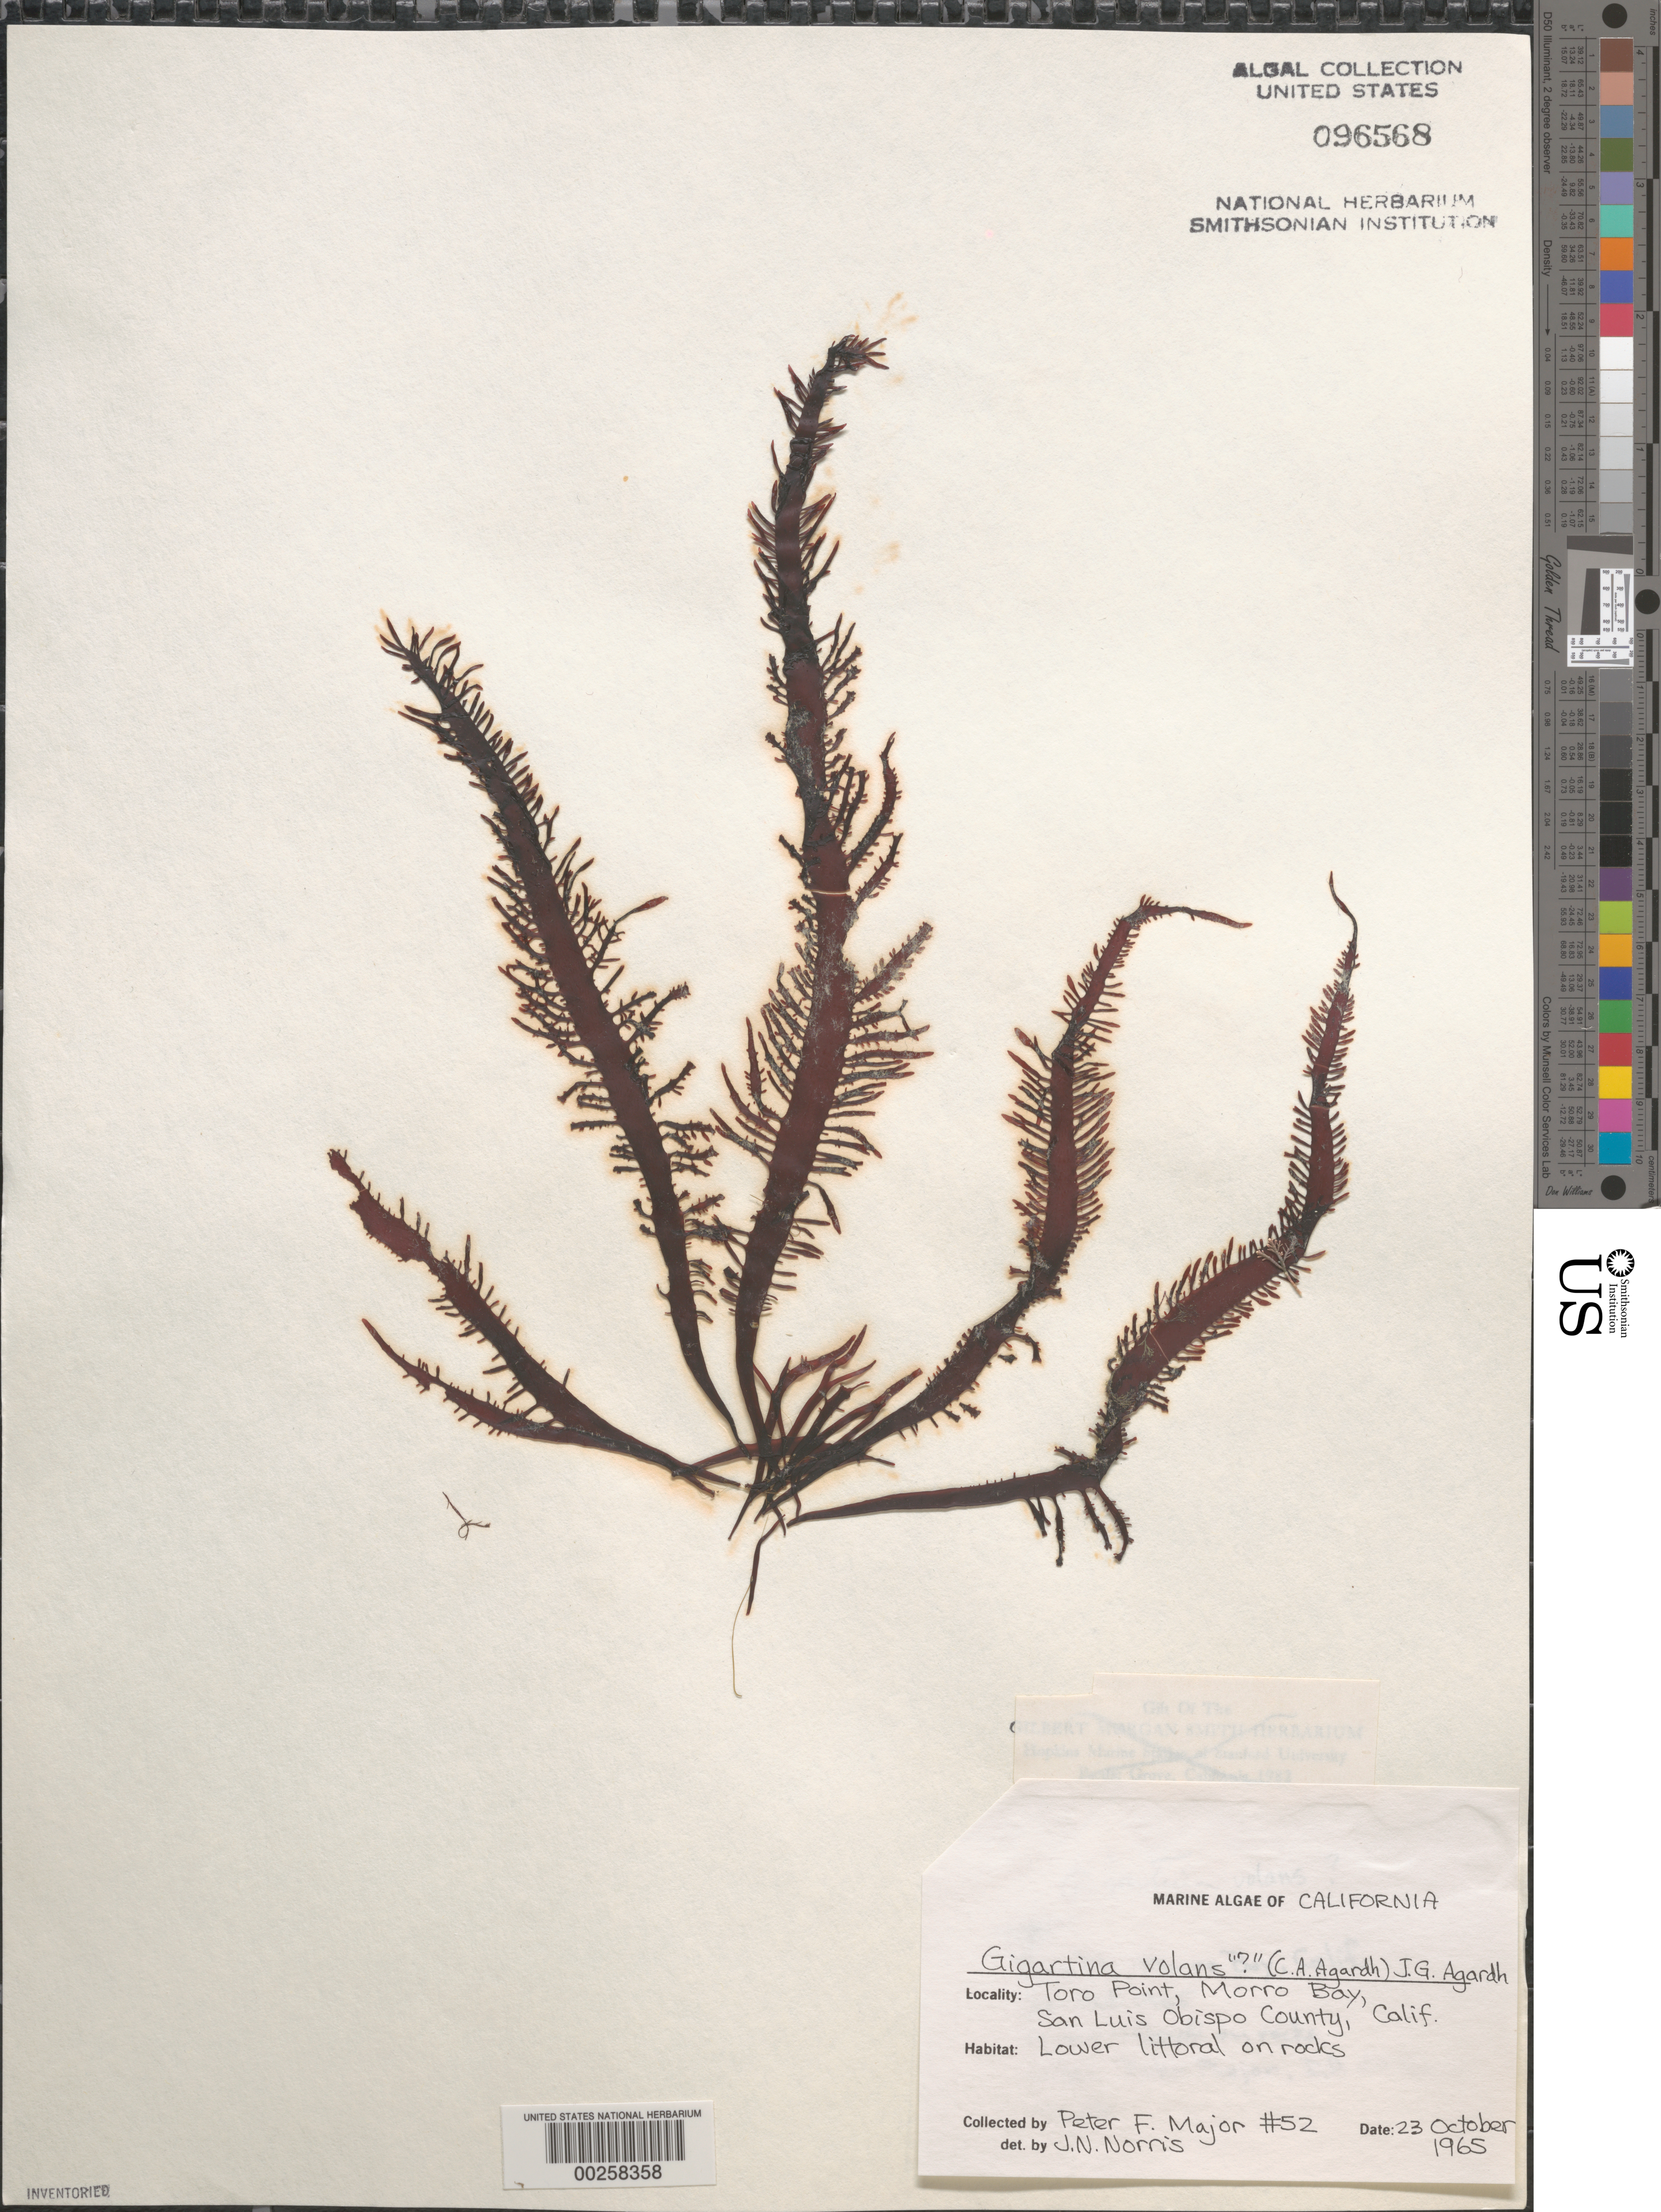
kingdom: Plantae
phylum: Rhodophyta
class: Florideophyceae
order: Gigartinales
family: Gigartinaceae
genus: Mazzaella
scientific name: Mazzaella volans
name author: (C. Agardh) Fredericq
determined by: Algae name updating Project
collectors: P. Major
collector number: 52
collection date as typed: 23 Oct 1965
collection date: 1965-10-23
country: United States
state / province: California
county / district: San Luis Obispo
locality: Toro Point, Morro Bay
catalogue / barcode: US 96568